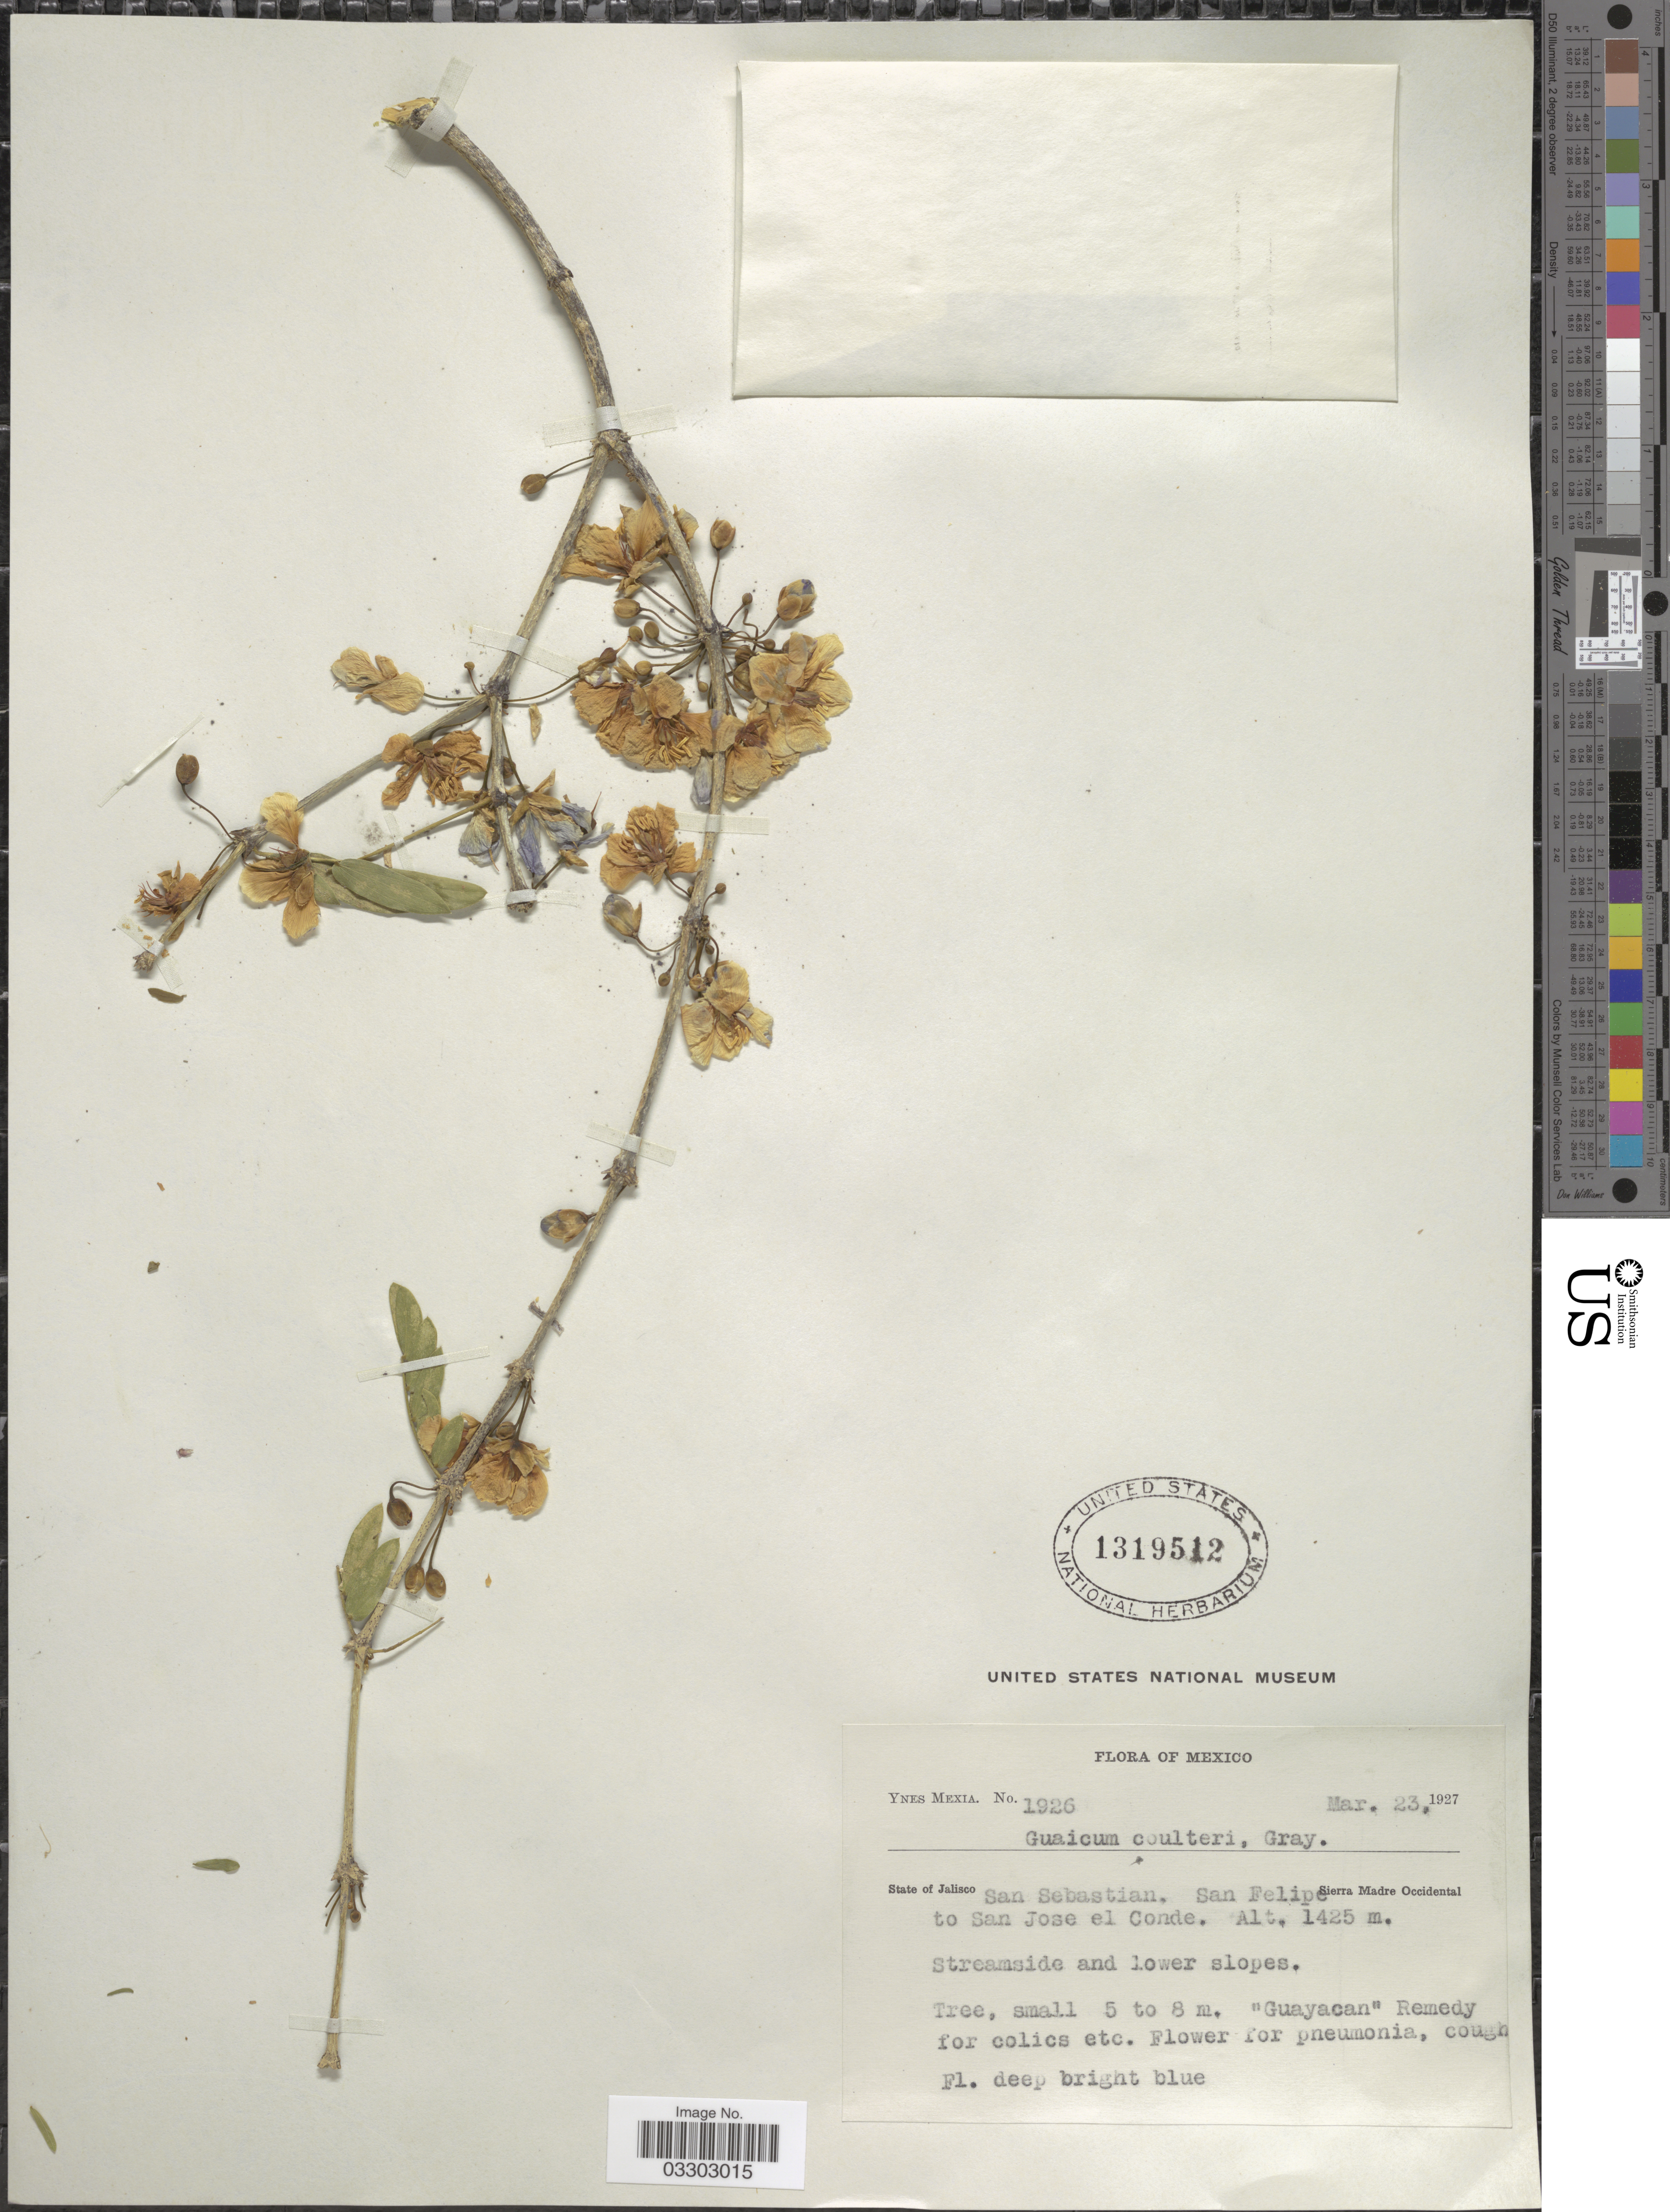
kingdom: Plantae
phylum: Tracheophyta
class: Magnoliopsida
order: Zygophyllales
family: Zygophyllaceae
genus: Guaiacum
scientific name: Guaiacum coulteri var. palmeri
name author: I.M. Johnst.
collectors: Y. Mexia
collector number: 1926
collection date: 1927-03-23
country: Mexico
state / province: Jalisco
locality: San Sebastian, San Felipe to San Jose el Conde. Sierra Madre Occidental.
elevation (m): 1425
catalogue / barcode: US 1319512